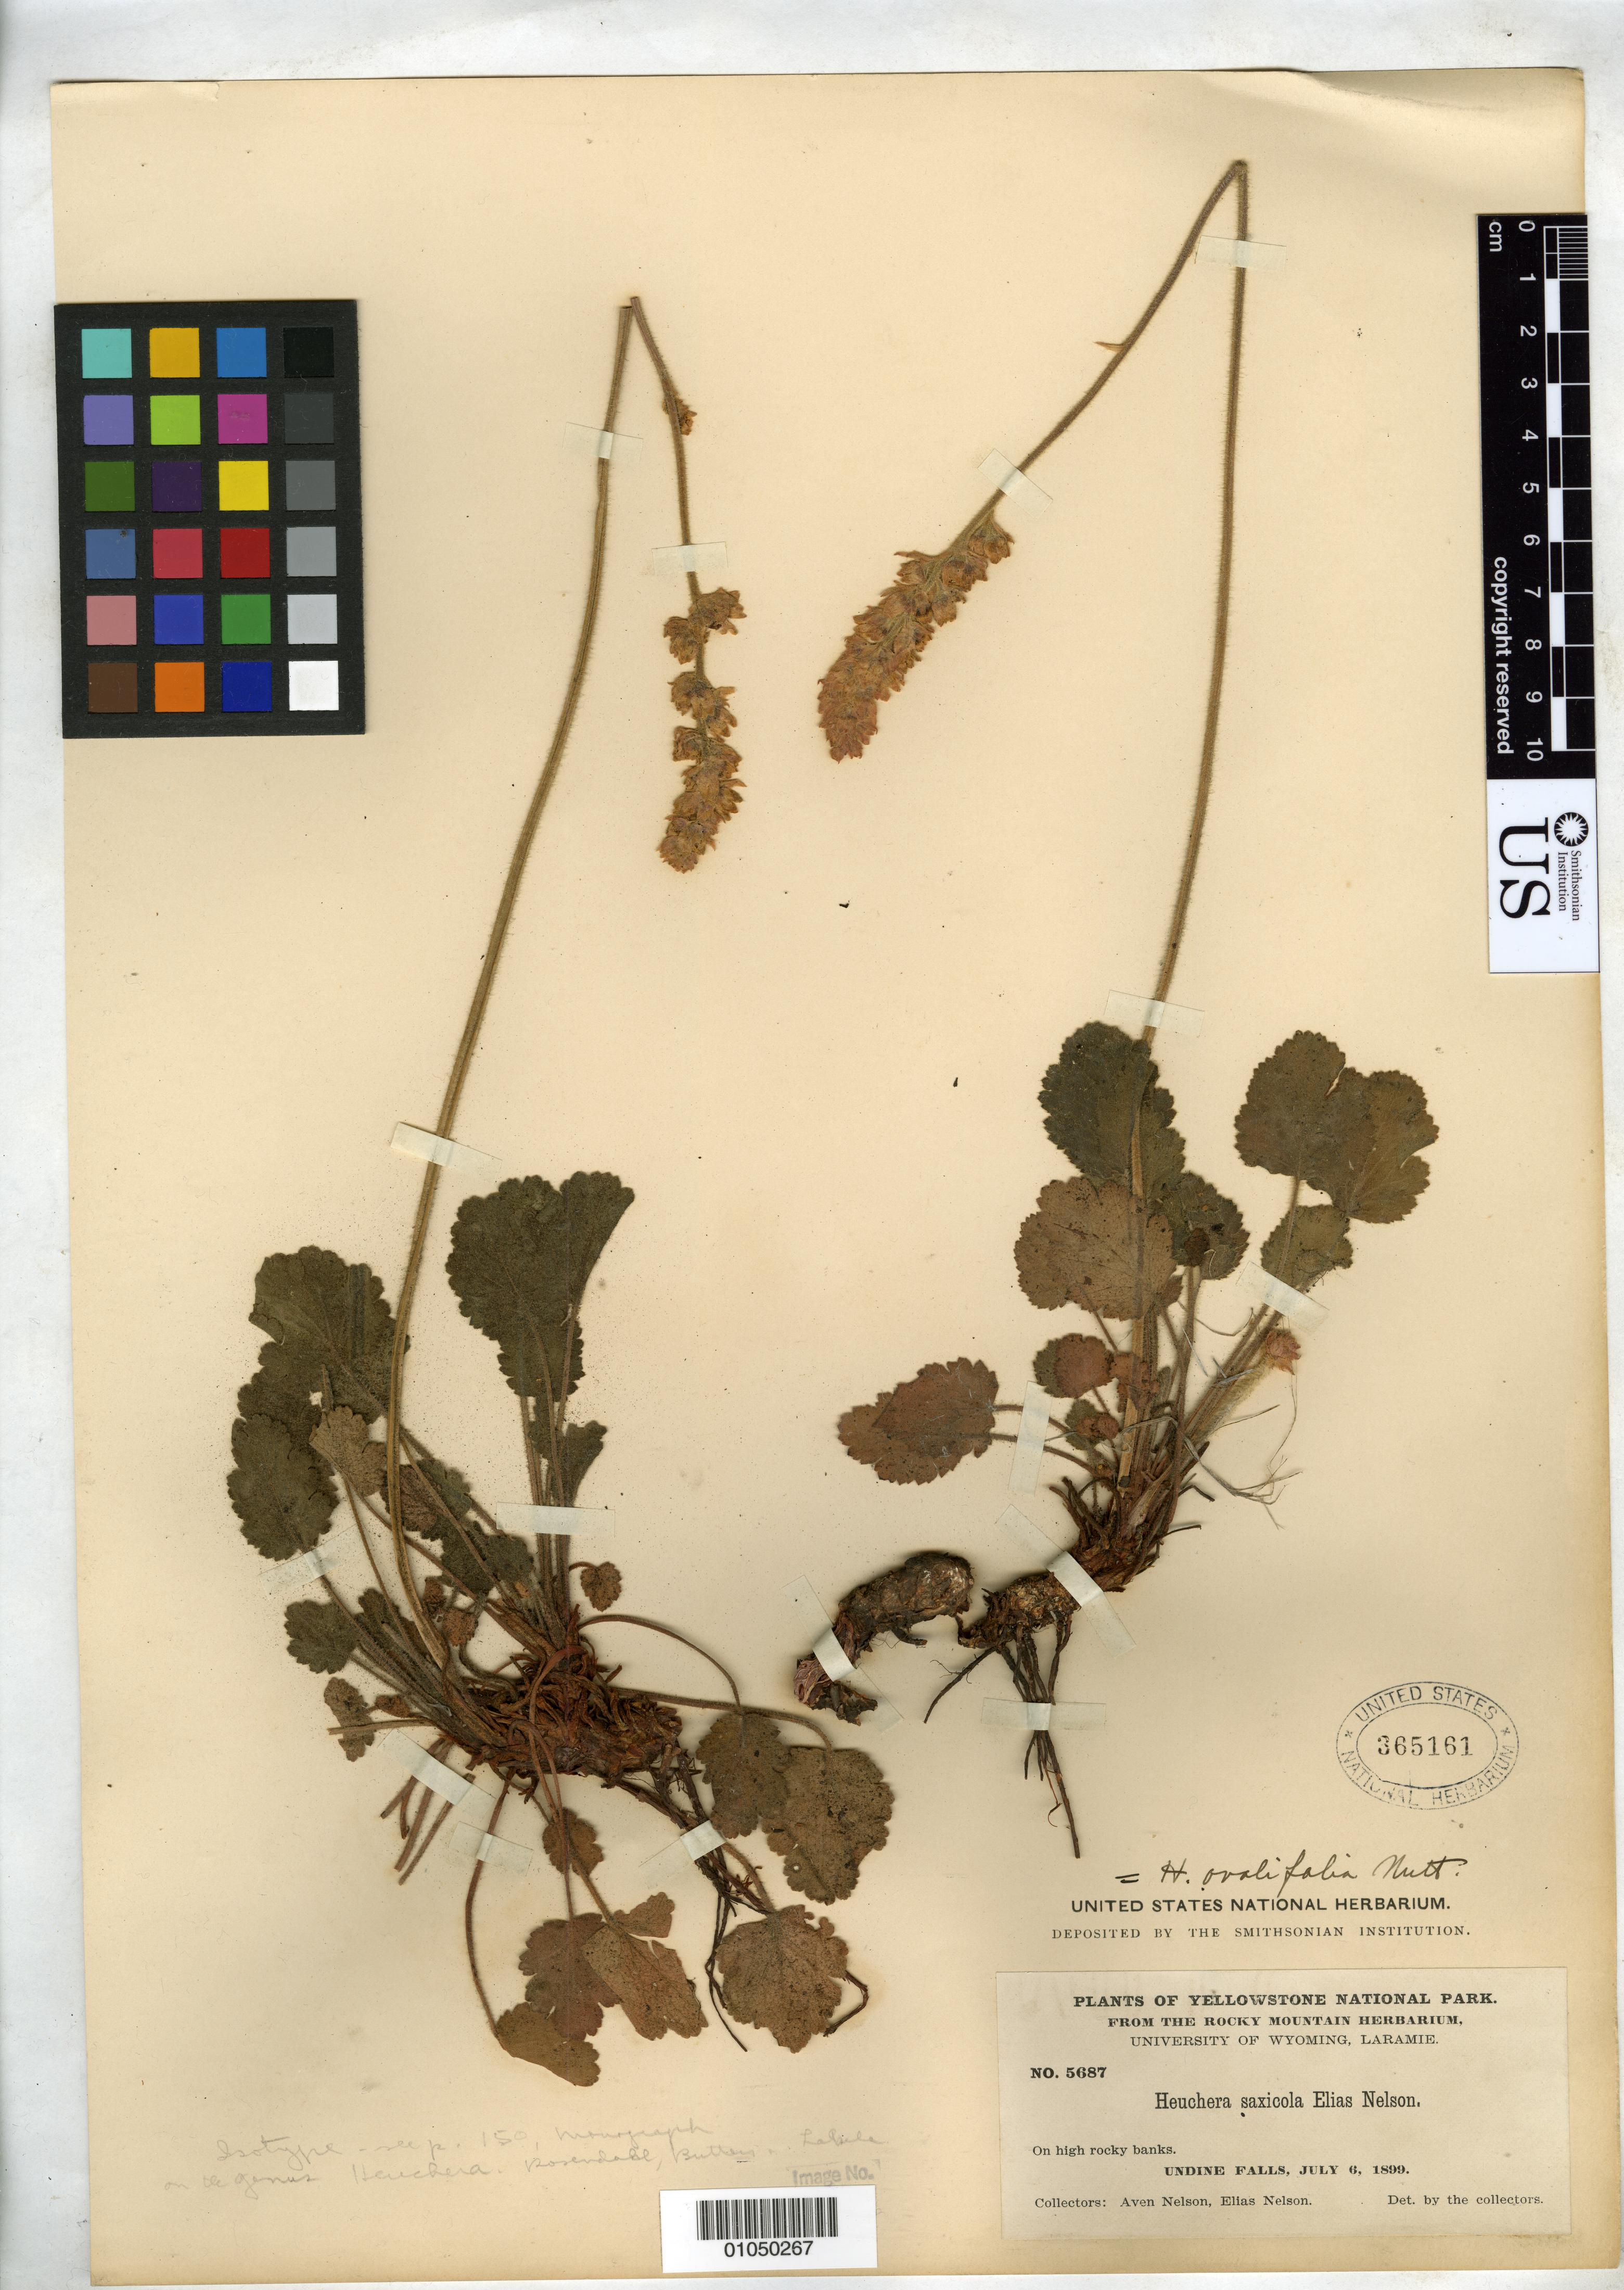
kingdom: Plantae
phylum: Tracheophyta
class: Magnoliopsida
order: Saxifragales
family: Saxifragaceae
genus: Heuchera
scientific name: Heuchera saxicola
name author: E.E. Nelson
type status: Isotype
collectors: A. Nelson & E. Nelson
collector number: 5687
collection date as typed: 06 Jul 1899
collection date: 1899-07-06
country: United States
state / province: Wyoming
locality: Undine Falls.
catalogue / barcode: US 365161